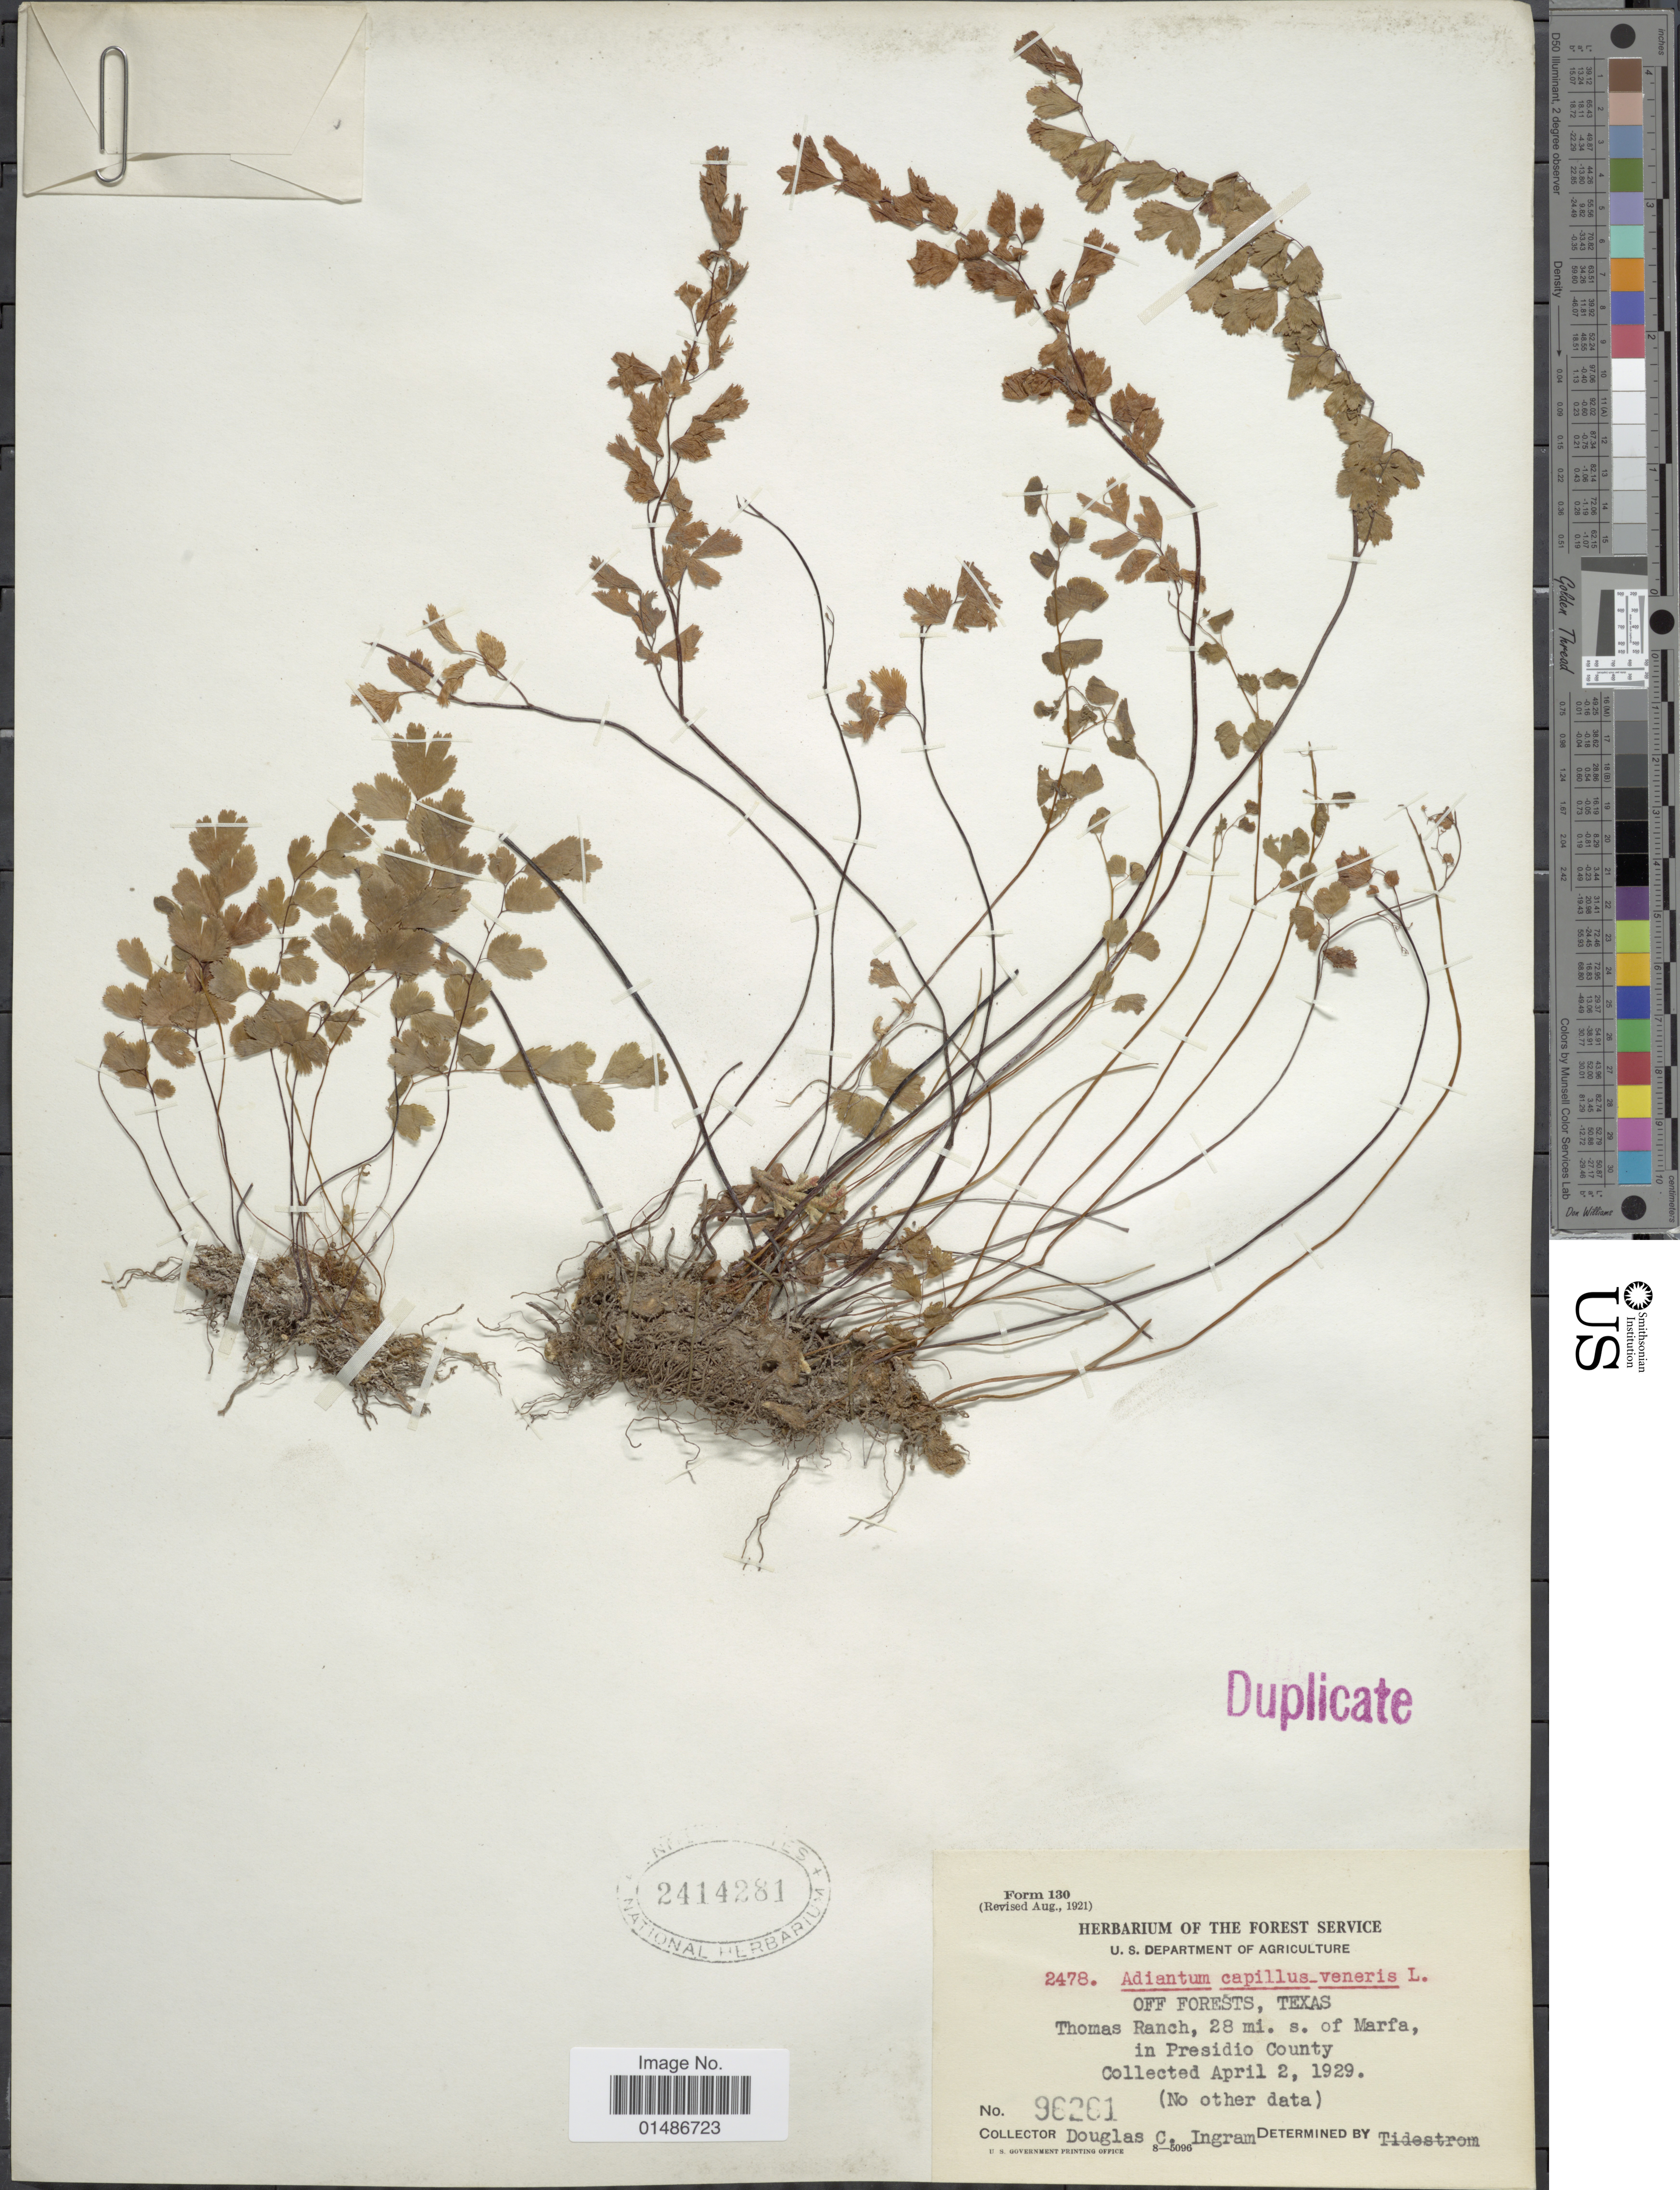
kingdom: Plantae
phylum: Tracheophyta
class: Polypodiopsida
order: Polypodiales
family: Pteridaceae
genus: Adiantum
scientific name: Adiantum capillus-veneris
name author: L.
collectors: D. C. Ingram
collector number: B. 2478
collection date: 1929-04-02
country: United States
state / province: Texas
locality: Off Forests. Thomas Ranch, 28 mi. s. of Marfa, in Presidio County.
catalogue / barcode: US 2414281